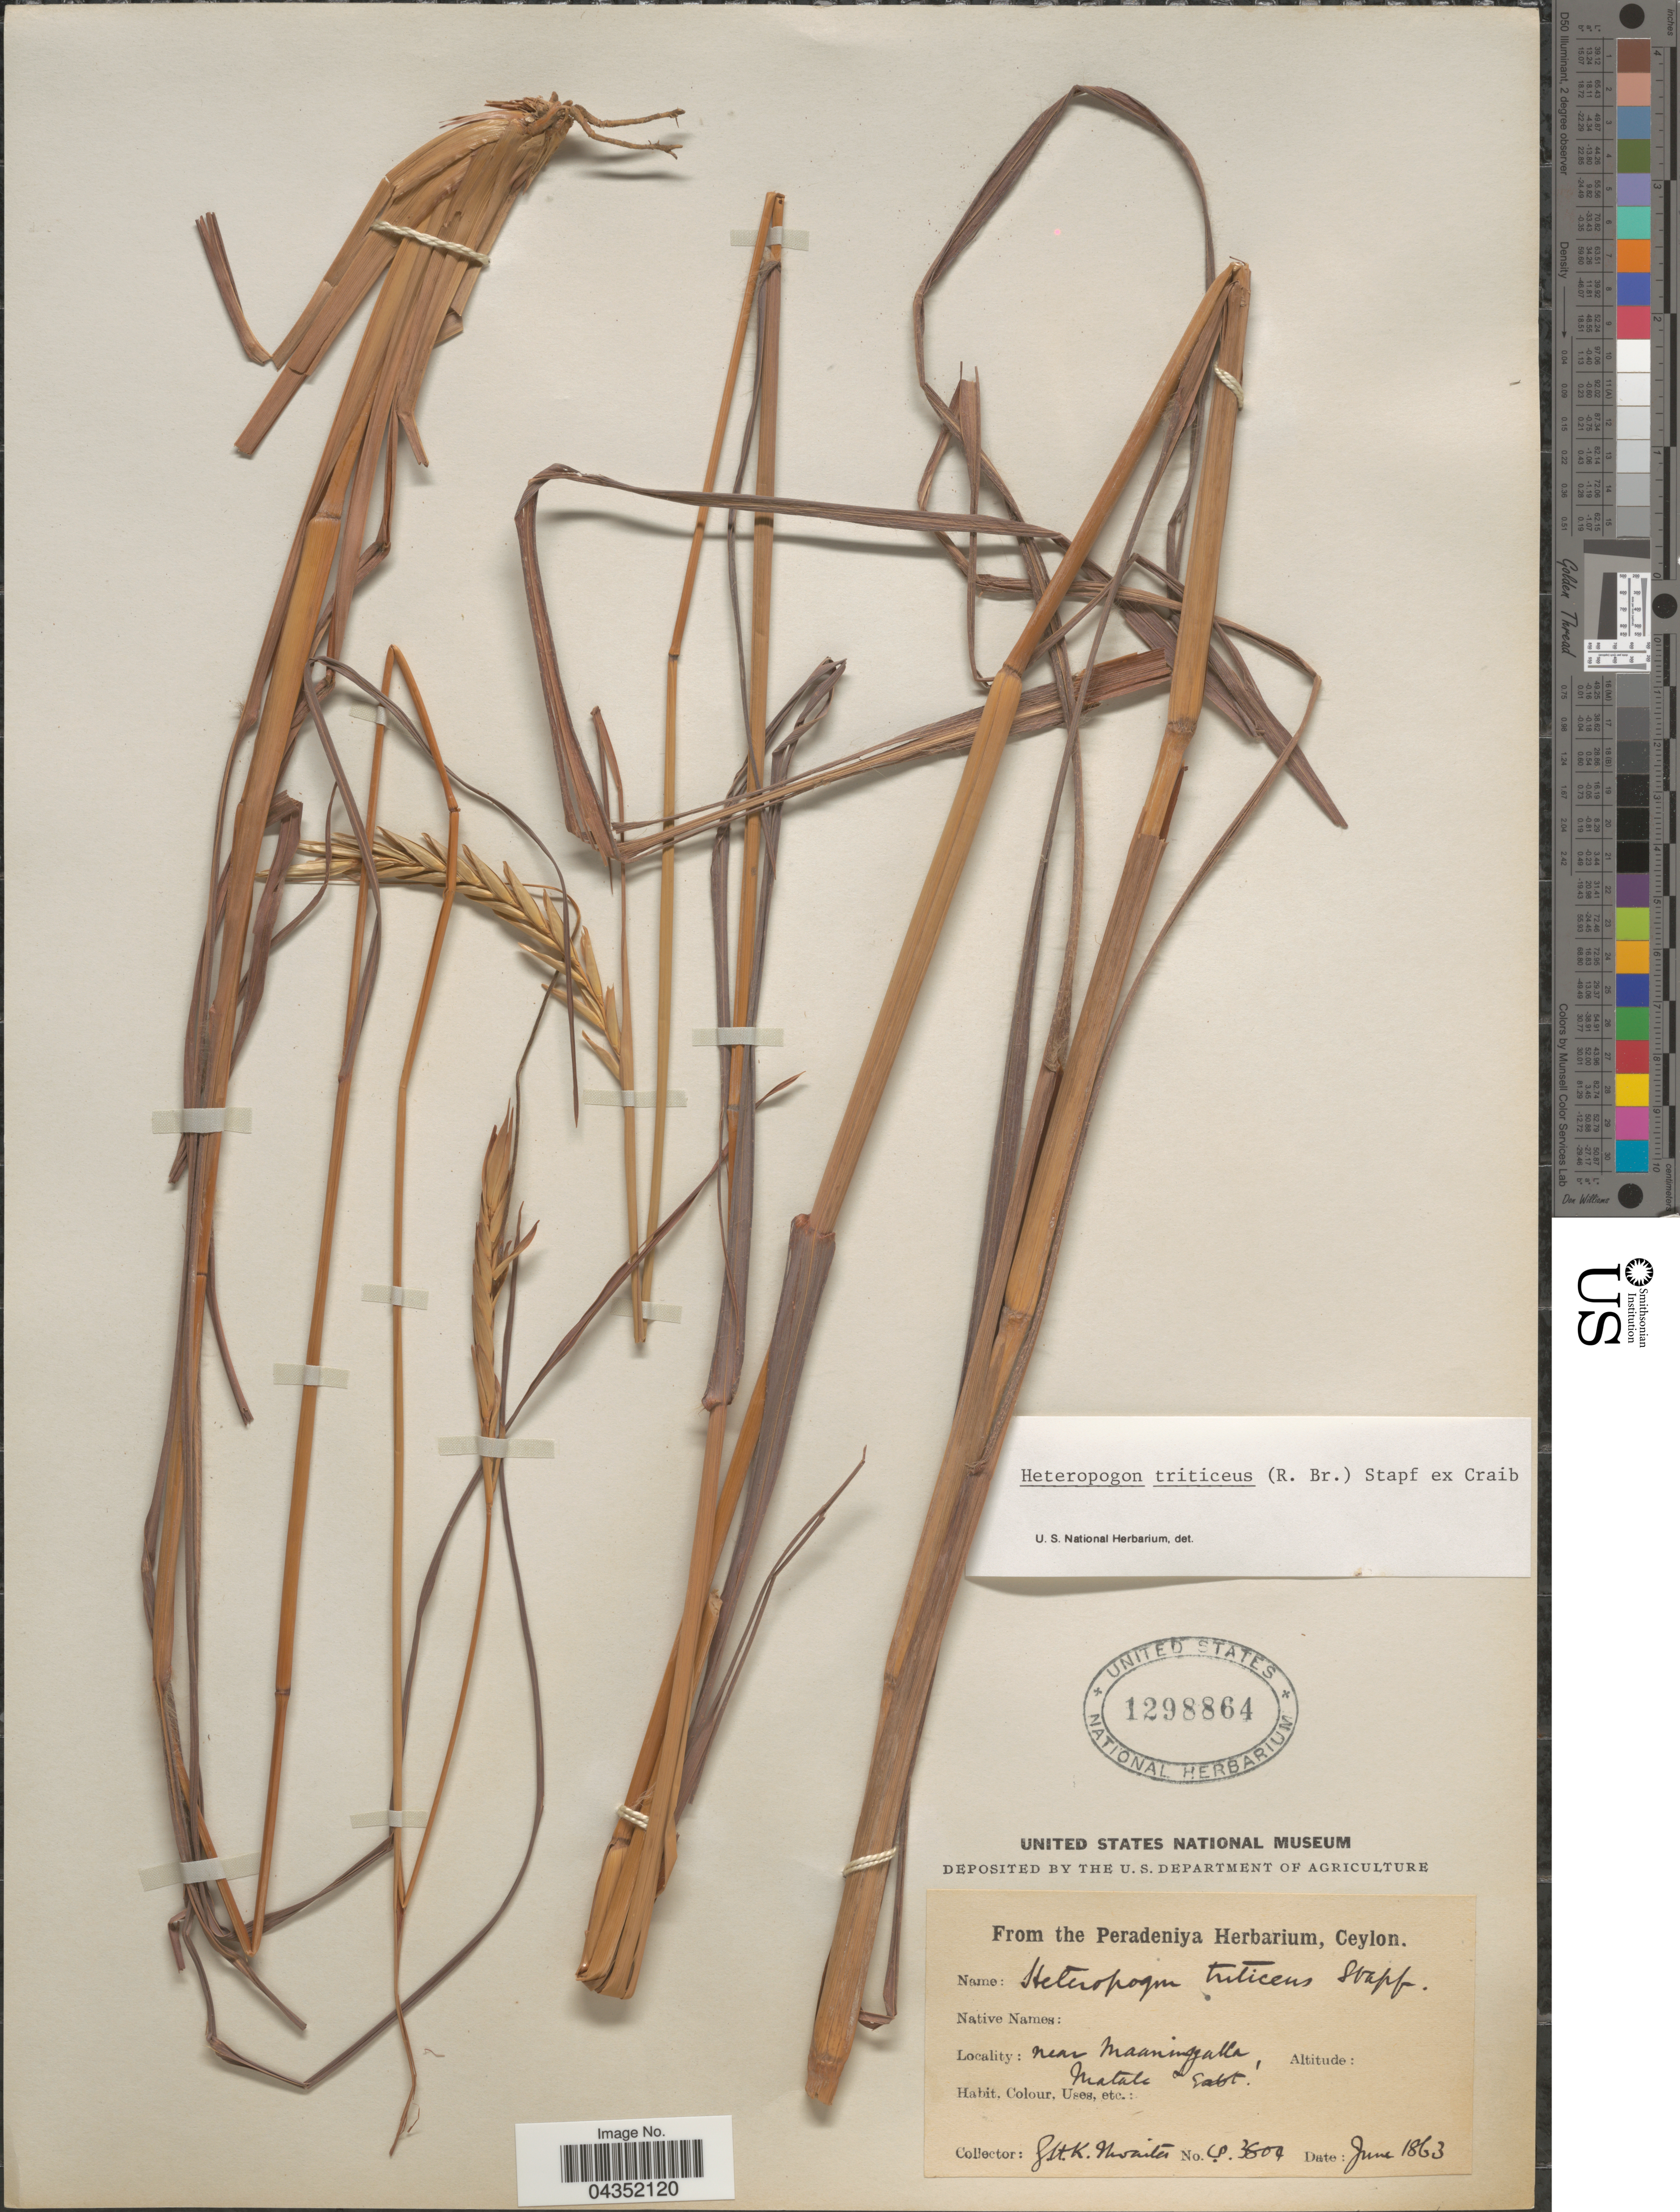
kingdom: Plantae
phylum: Tracheophyta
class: Liliopsida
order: Poales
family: Poaceae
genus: Heteropogon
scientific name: Heteropogon triticeus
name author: (R. Br.) Stapf ex Craib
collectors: G. H. K. Thwaites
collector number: LP3804*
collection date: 1863-06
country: Sri Lanka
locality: Near Maaningalla, Matale [illegible text].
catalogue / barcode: US 1298864